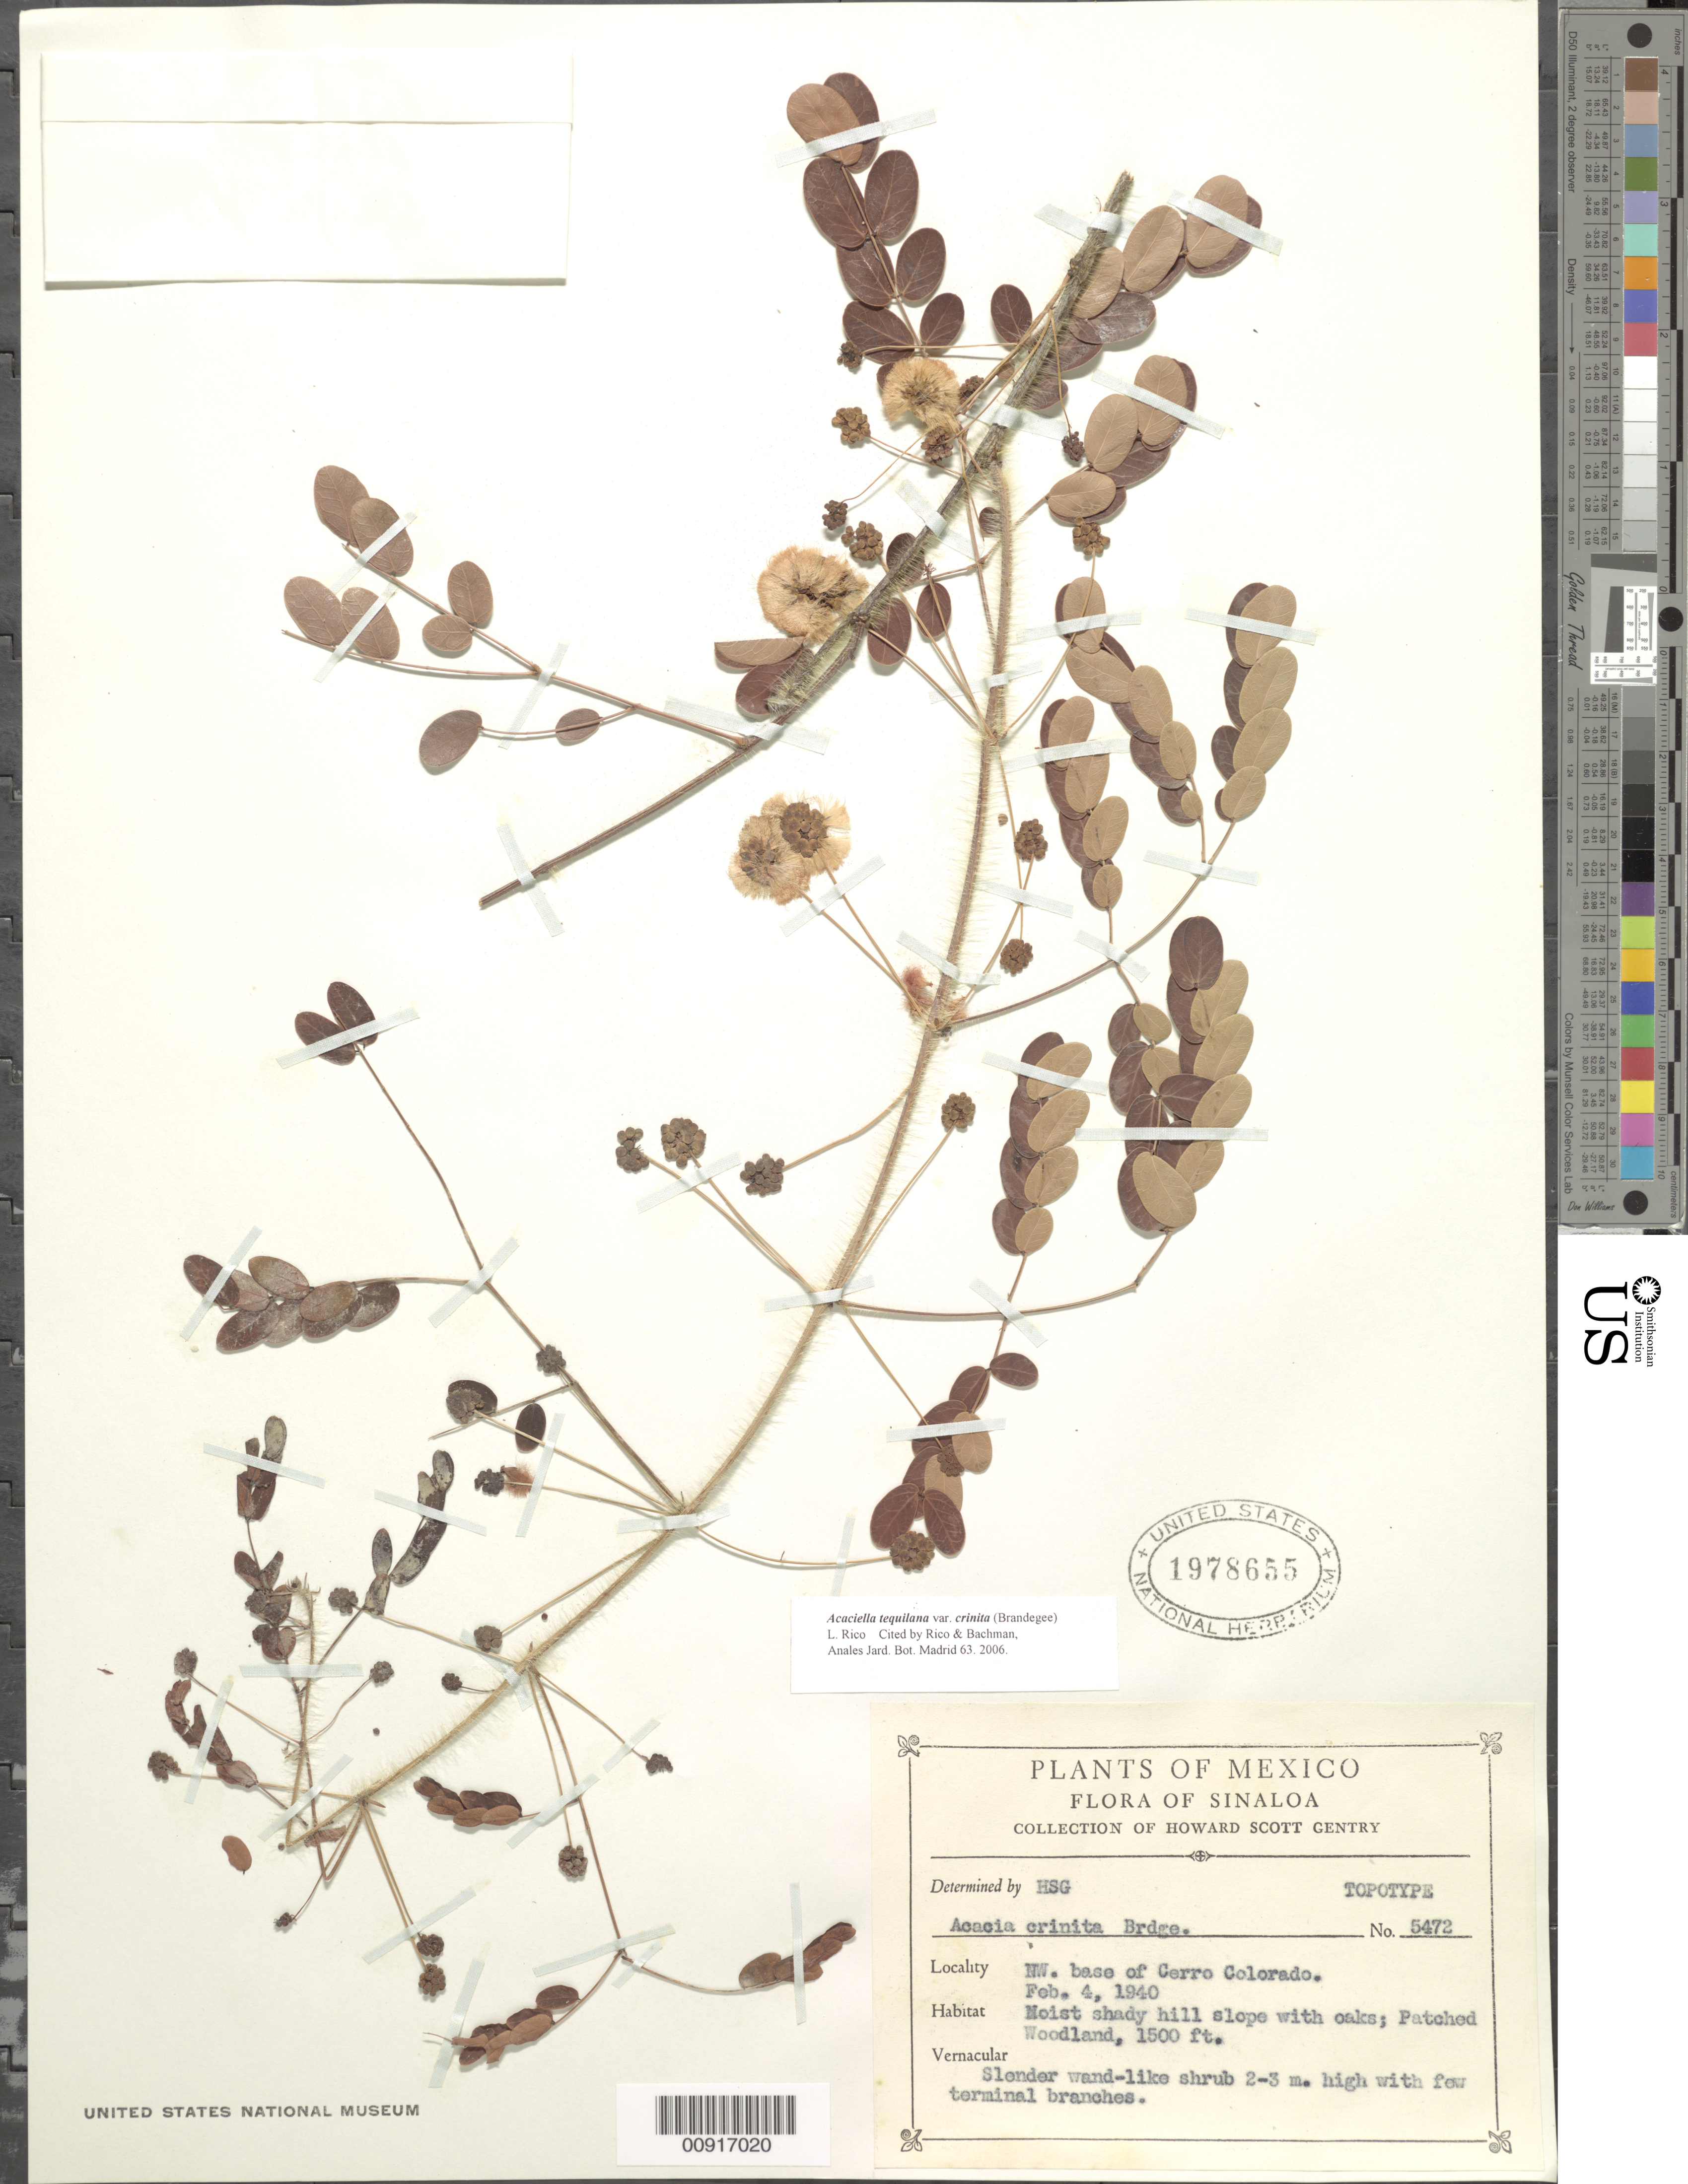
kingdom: Plantae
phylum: Tracheophyta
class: Magnoliopsida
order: Fabales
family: Fabaceae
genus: Acaciella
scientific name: Acaciella tequilana var. crinita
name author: (Brandegee) L. Rico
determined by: Rico, L.; Bachman, --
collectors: H. S. Gentry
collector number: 5472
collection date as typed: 04 Feb 1940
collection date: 1940-02-04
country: Mexico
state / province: Sinaloa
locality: NW base of Cerro Colorado.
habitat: Moist shady hill slope with oaks; patched woodland.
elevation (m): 457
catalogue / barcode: US 1978655